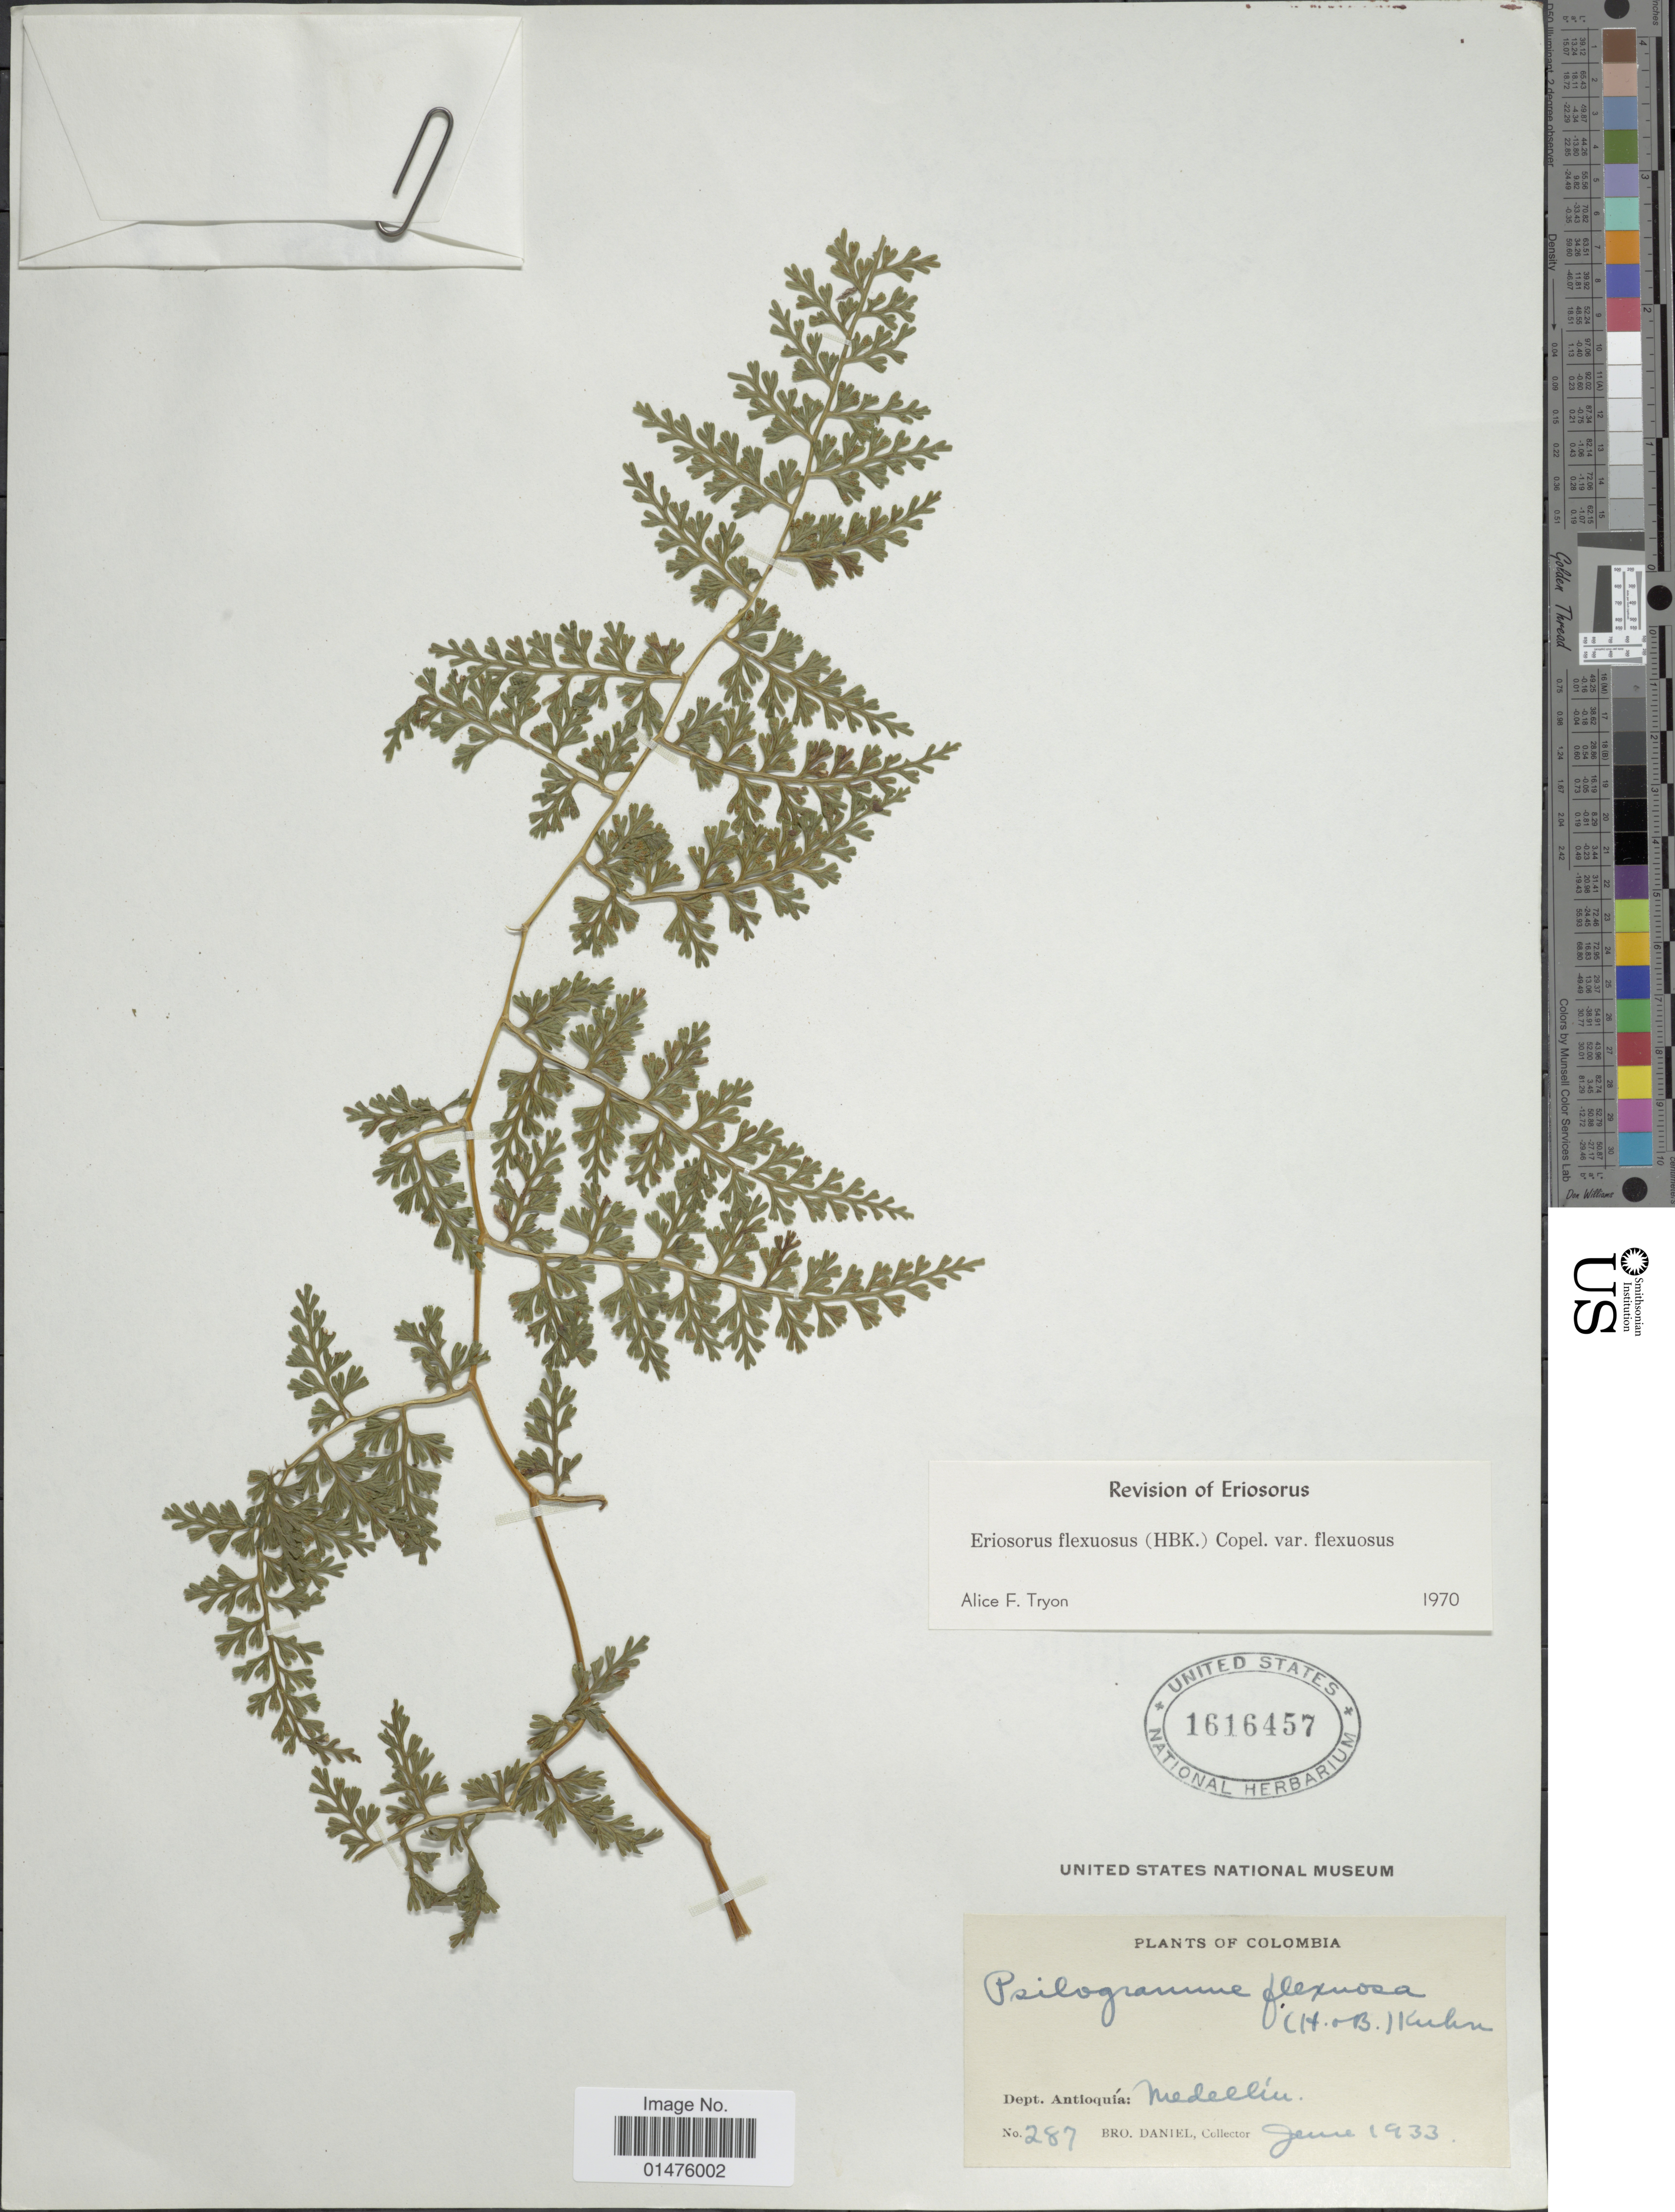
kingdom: Plantae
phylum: Tracheophyta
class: Polypodiopsida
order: Polypodiales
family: Pteridaceae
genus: Jamesonia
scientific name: Jamesonia flexuosa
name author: (Humb. & Bonpl.) Christenh.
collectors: Bro. Daniel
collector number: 287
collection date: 1933-06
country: Colombia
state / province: Antioquia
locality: Dept. Antioquia: Medellin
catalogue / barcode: US 1616457